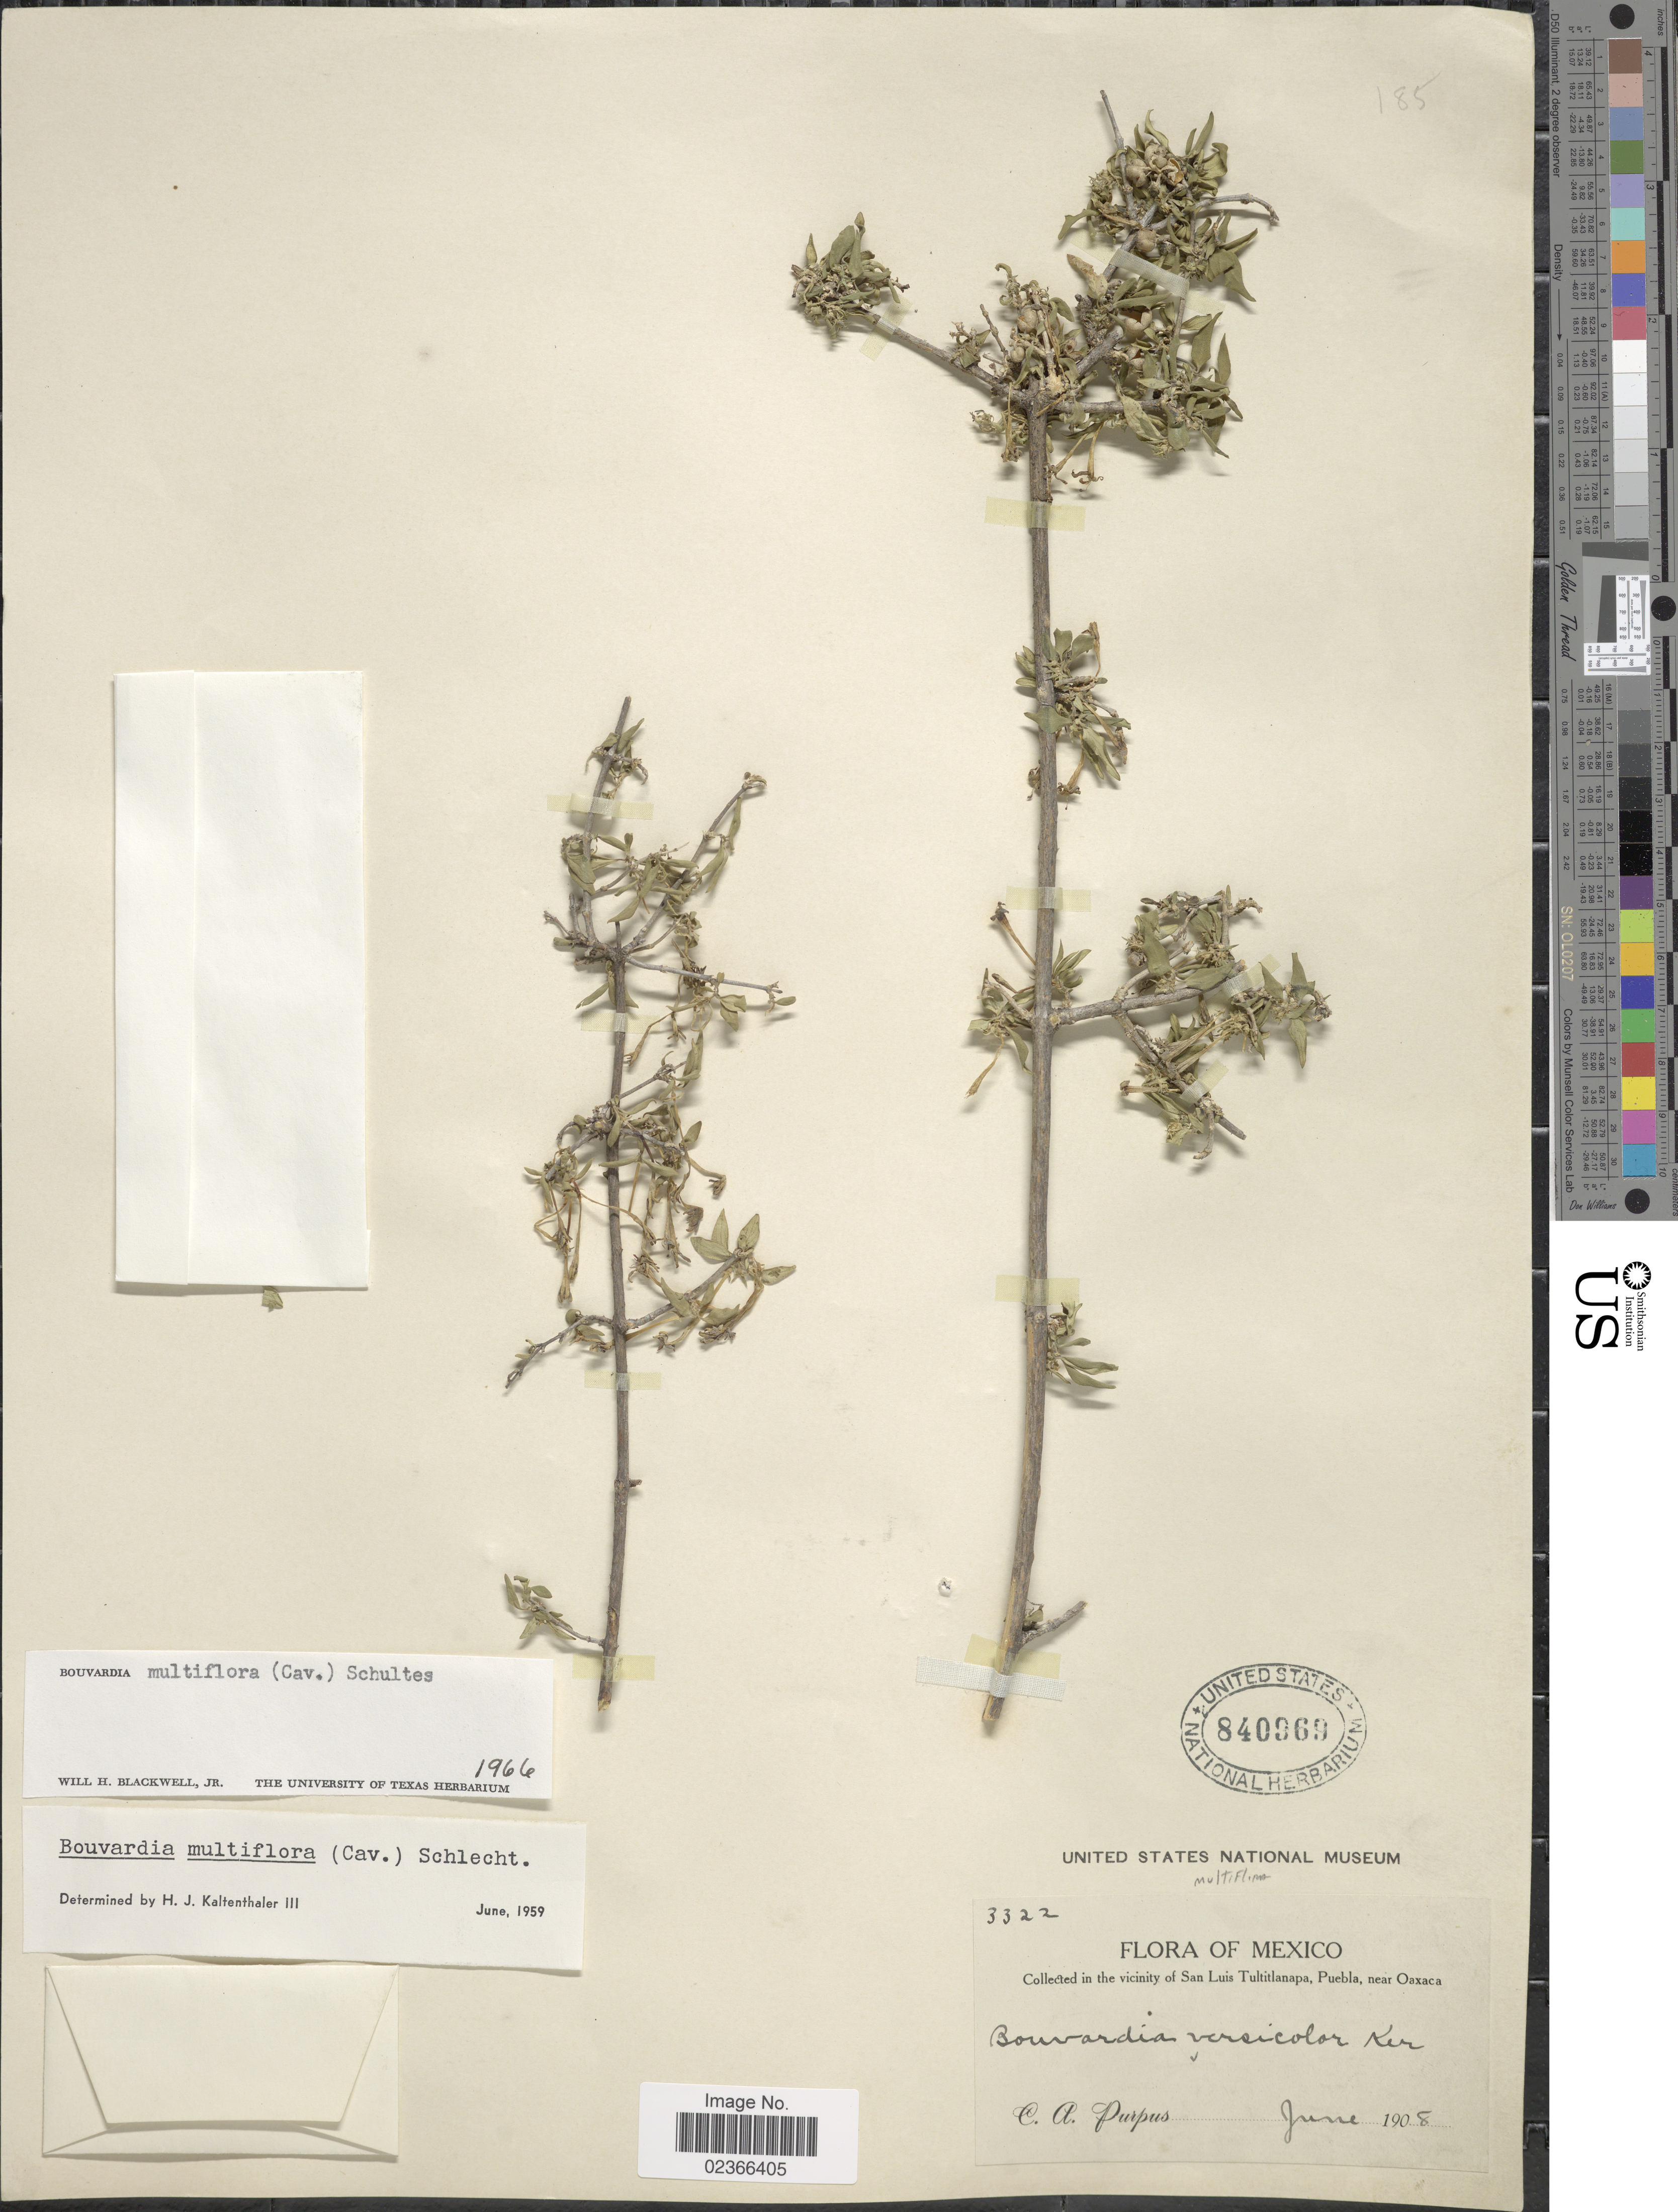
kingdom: Plantae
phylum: Tracheophyta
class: Magnoliopsida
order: Gentianales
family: Rubiaceae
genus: Bouvardia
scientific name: Bouvardia multiflora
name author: (Cav.) Schult.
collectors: C. A. Purpus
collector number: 3322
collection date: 1908-06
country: Mexico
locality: In the vicinity of San Luis Tultitlanapa, Puebla, near Oaxaca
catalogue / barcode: US 840969